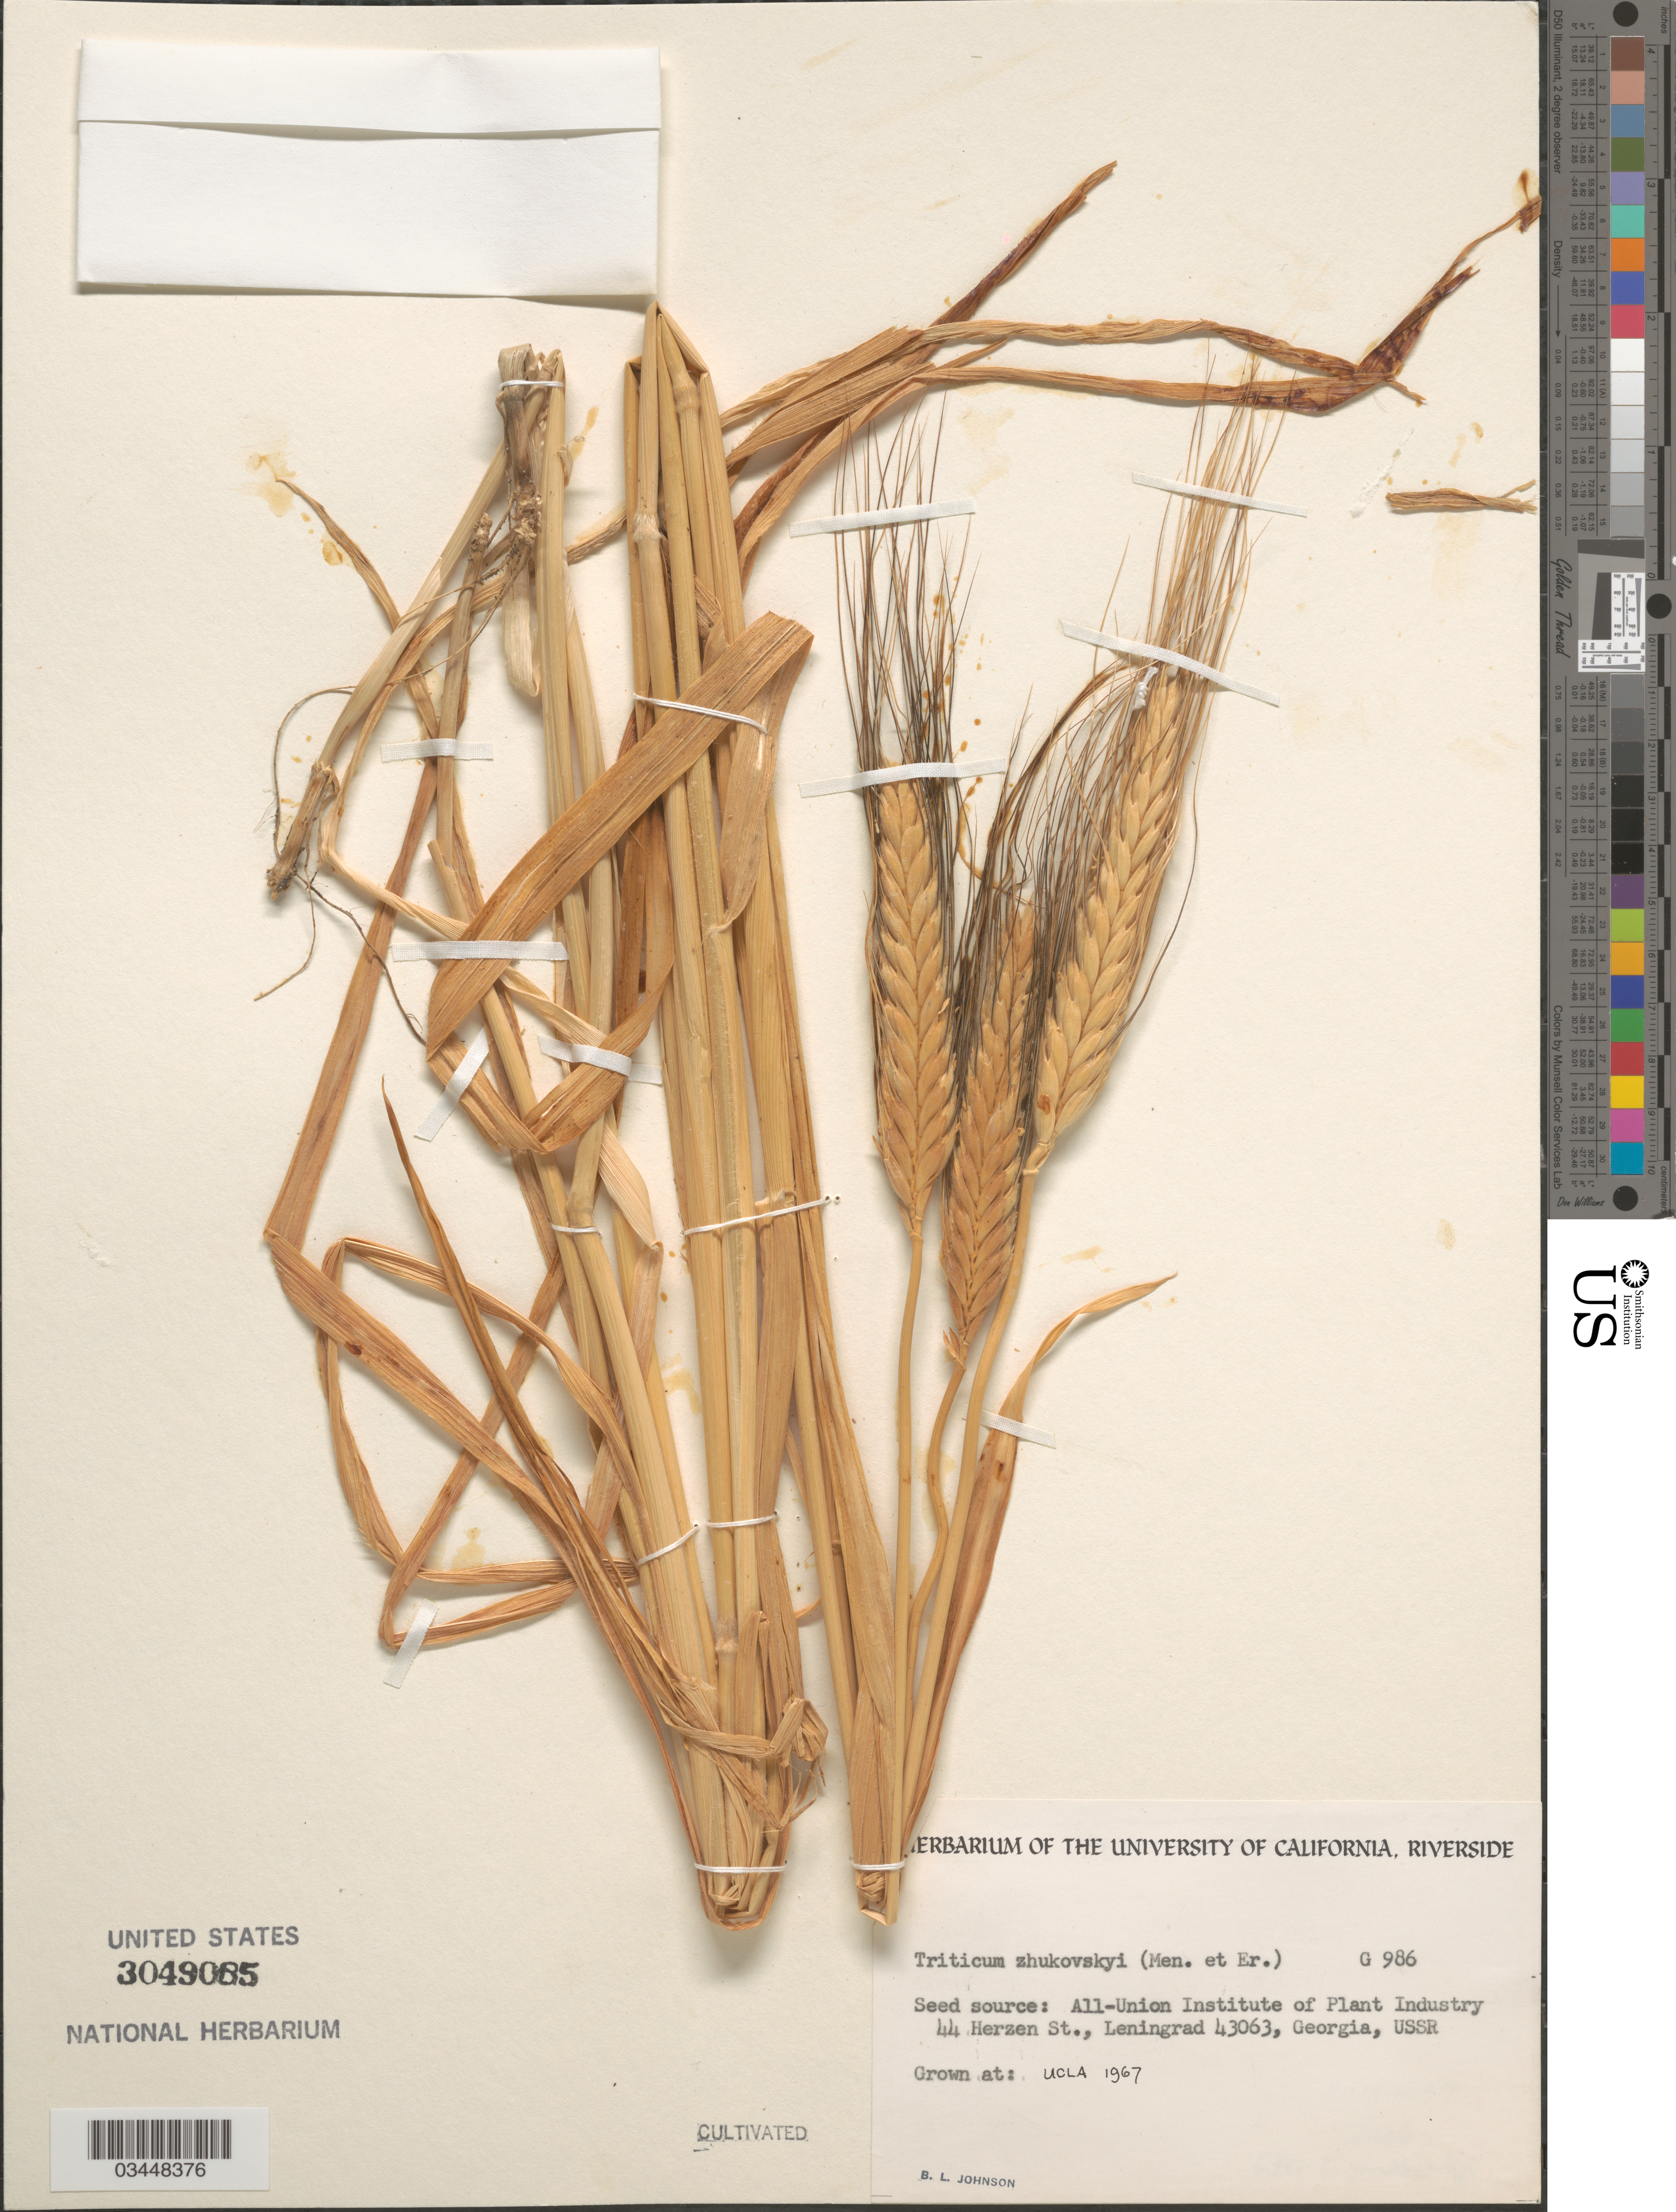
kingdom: Plantae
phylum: Tracheophyta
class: Liliopsida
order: Poales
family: Poaceae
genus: Triticum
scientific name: Triticum x zhukovskyi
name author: Menabde & Ericzjan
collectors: B. Johnson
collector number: G986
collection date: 1967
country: United States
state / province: California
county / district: Los Angeles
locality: UCLA.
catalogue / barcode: US 3049085